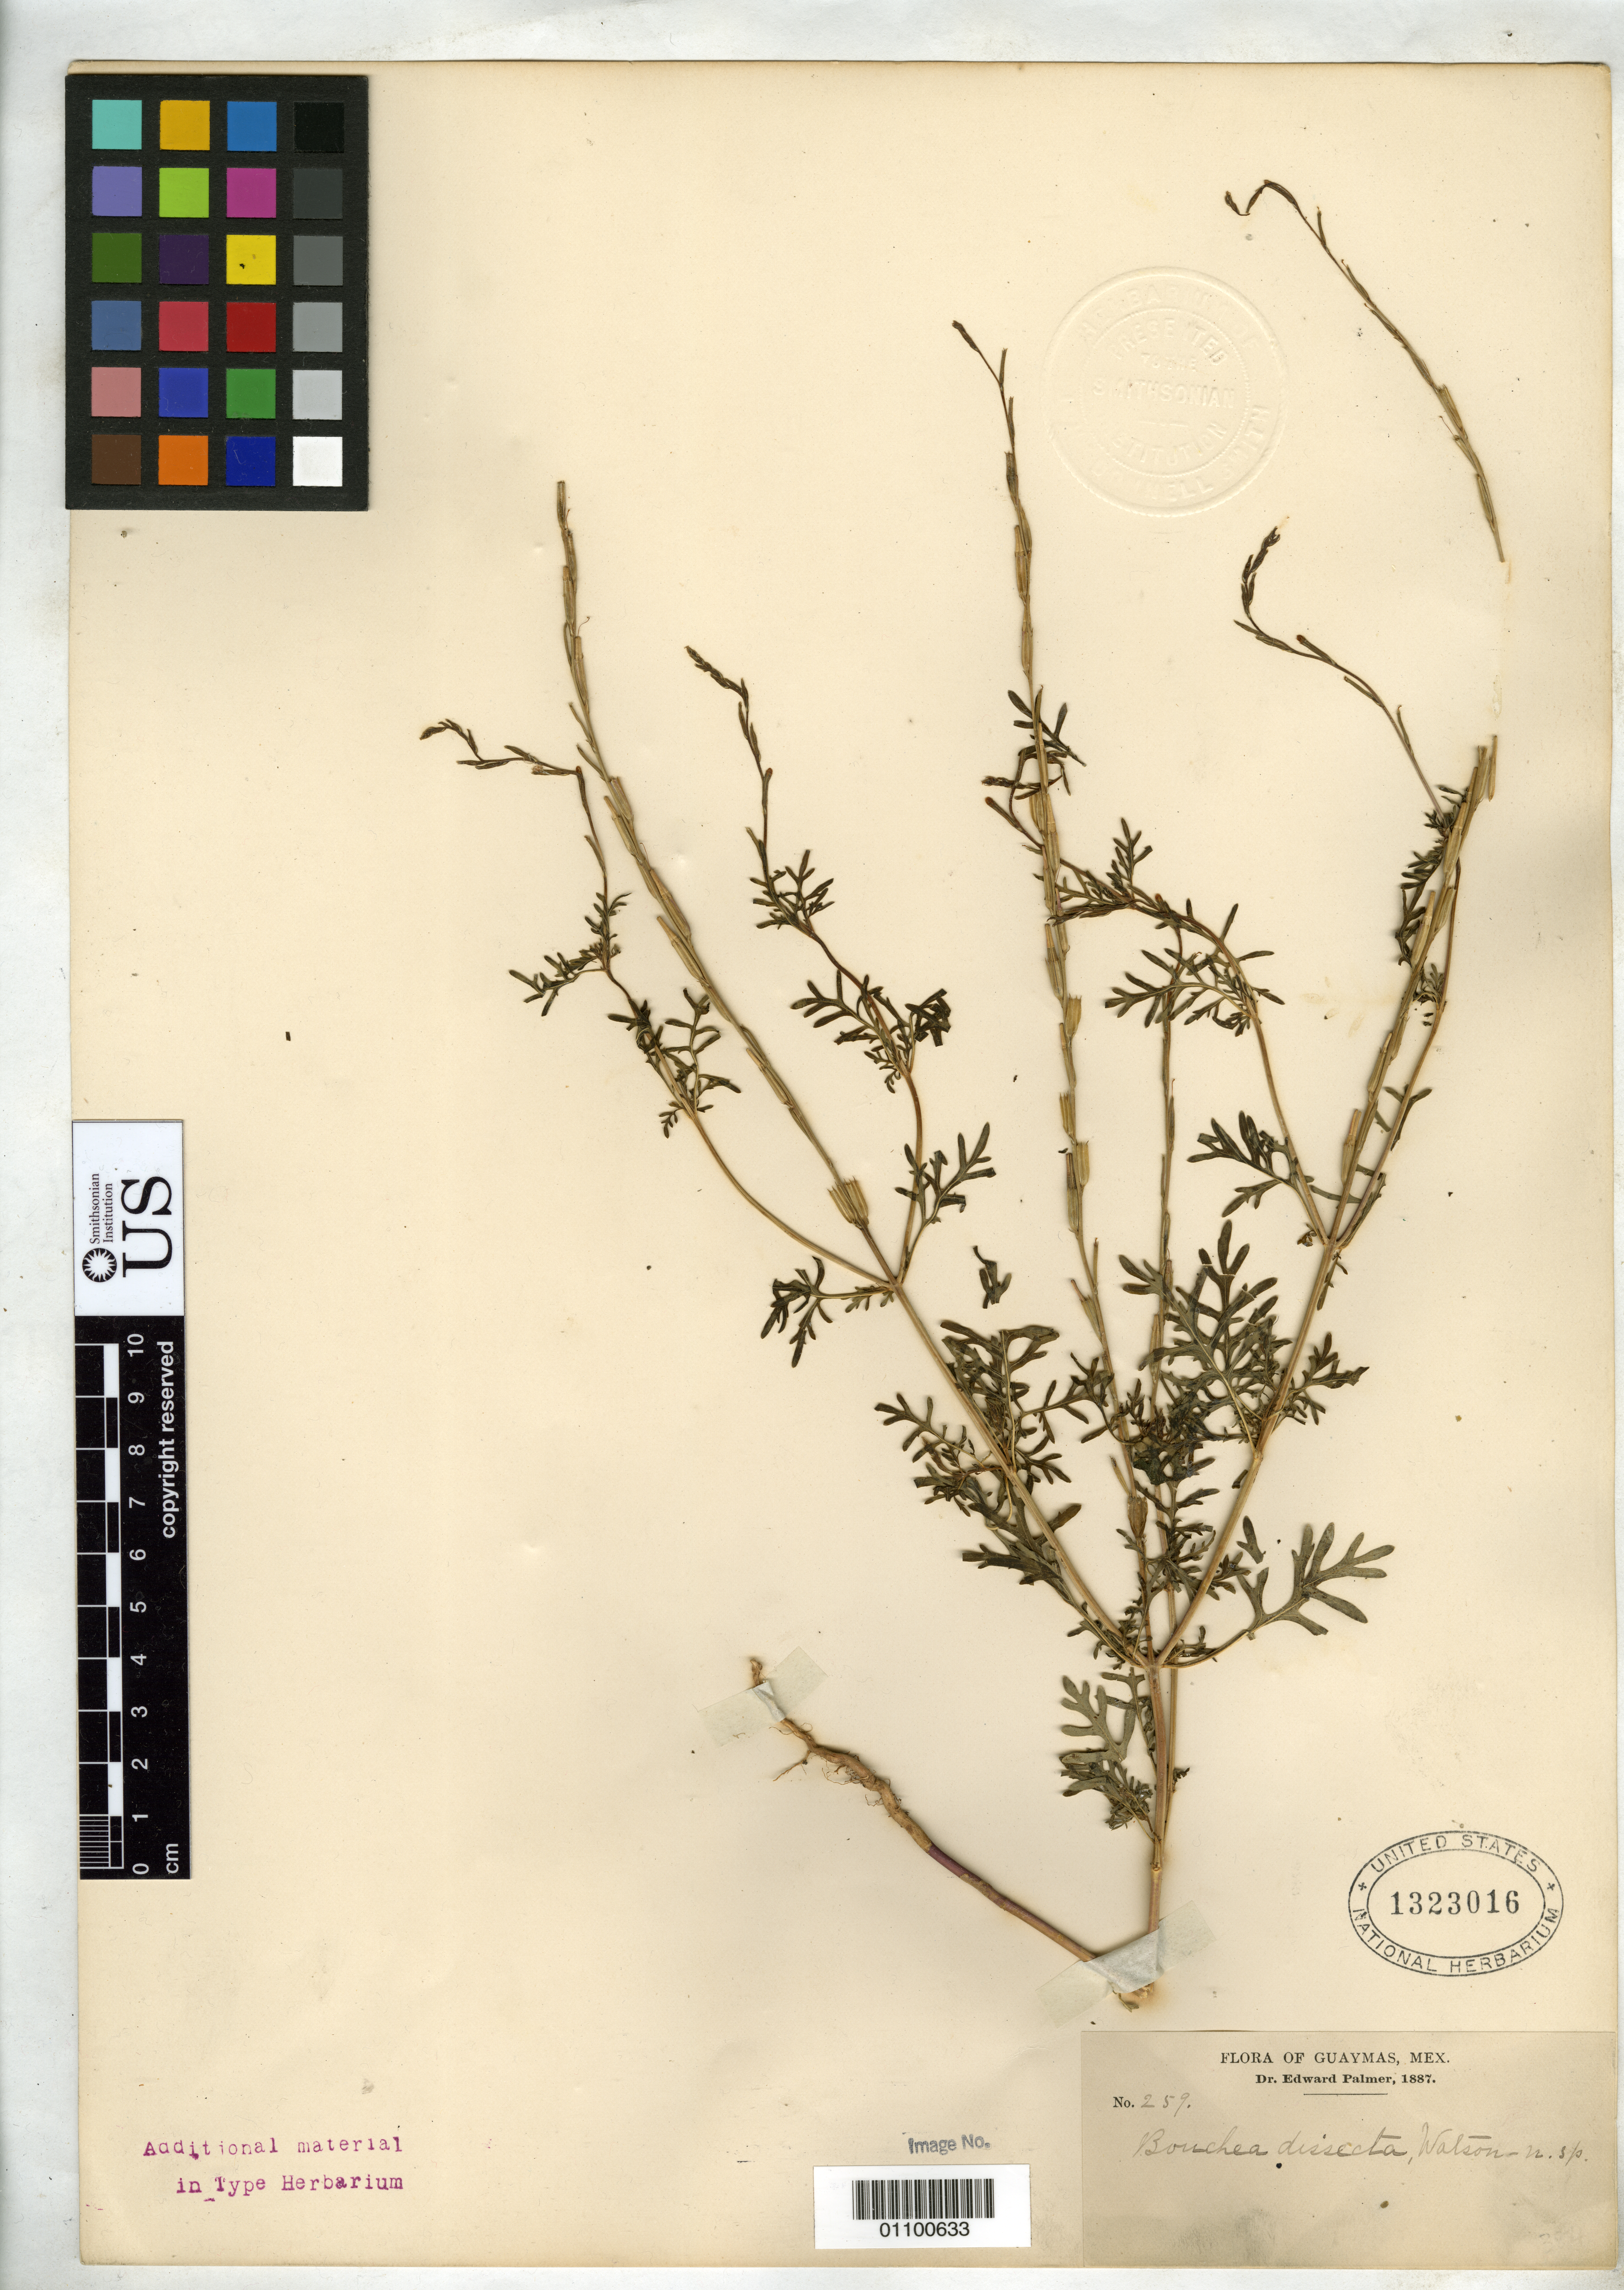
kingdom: Plantae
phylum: Tracheophyta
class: Magnoliopsida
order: Lamiales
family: Verbenaceae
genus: Bouchea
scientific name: Bouchea dissecta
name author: S. Watson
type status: Type Collection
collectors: E. Palmer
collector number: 259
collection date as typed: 1887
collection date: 1887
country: Mexico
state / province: Sonora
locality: Guaymas, Sonora.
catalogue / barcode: US 1323016